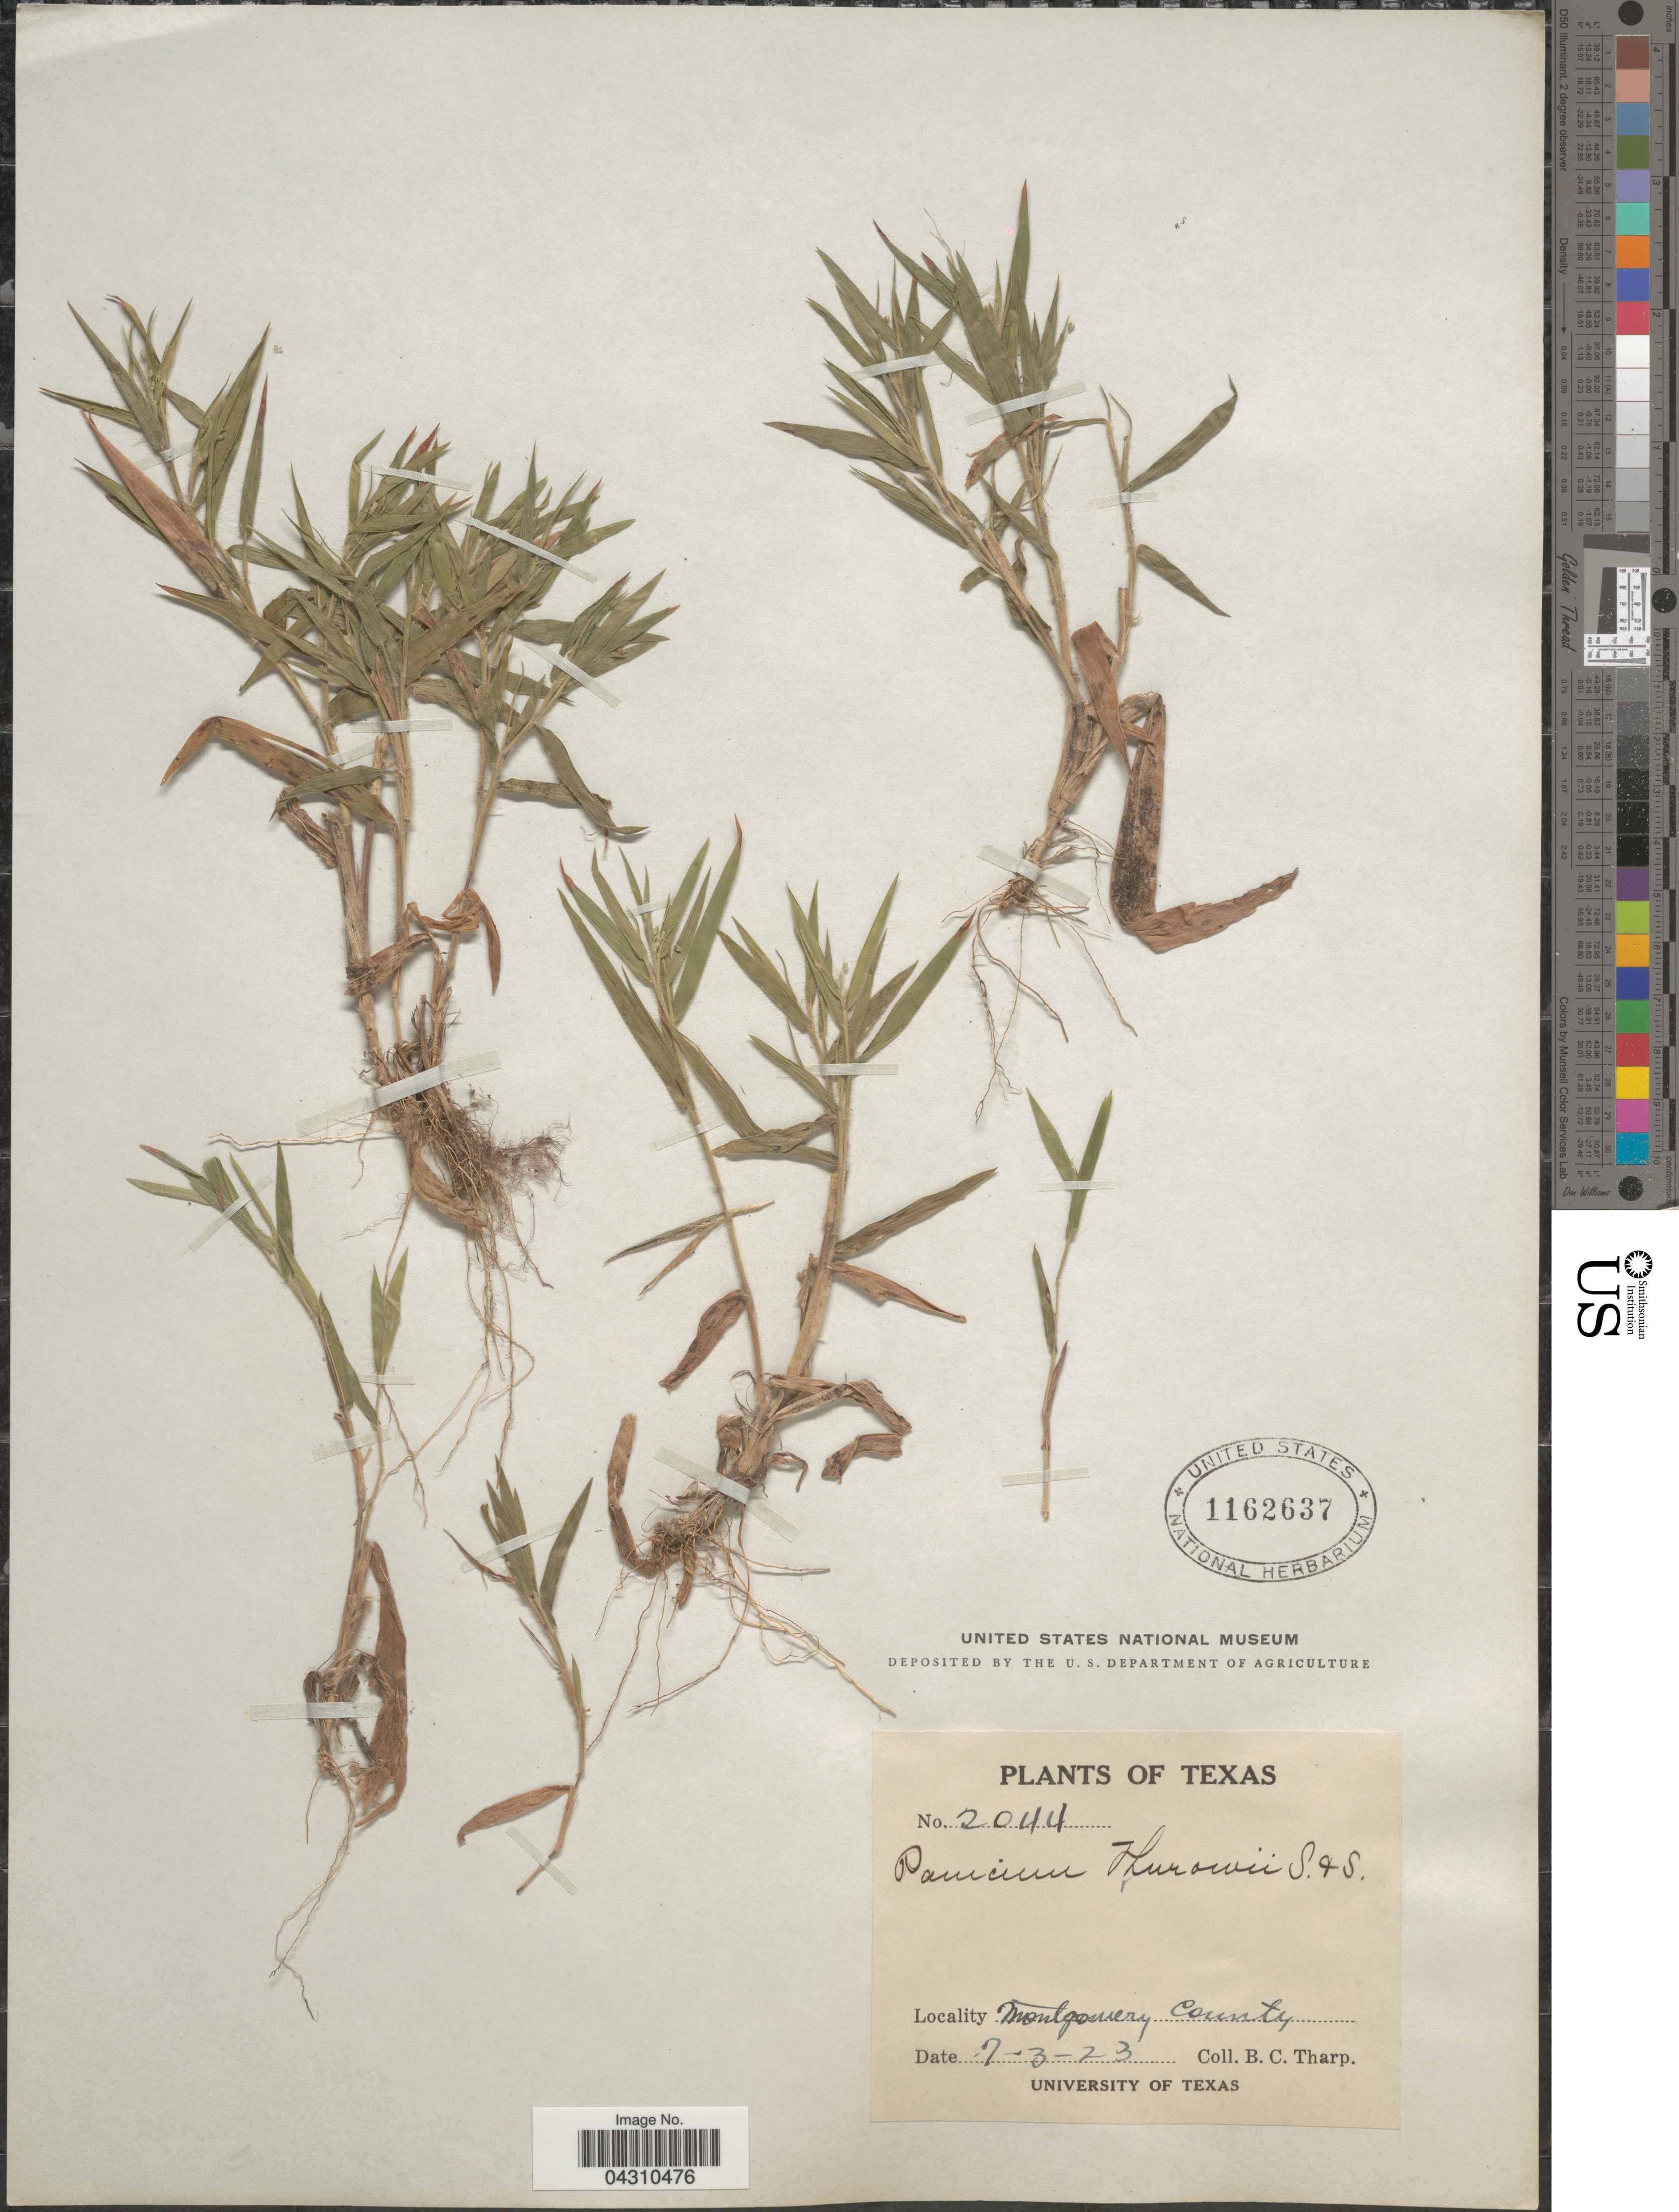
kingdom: Plantae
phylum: Tracheophyta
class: Liliopsida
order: Poales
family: Poaceae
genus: Dichanthelium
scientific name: Dichanthelium acuminatum var. acuminatum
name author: (Sw.) Gould & C.A. Clark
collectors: B. C. Tharp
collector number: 2044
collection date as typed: Transcribed d/m/y: 3/7/23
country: United States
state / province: Texas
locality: Montgomery County.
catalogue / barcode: US 1162637